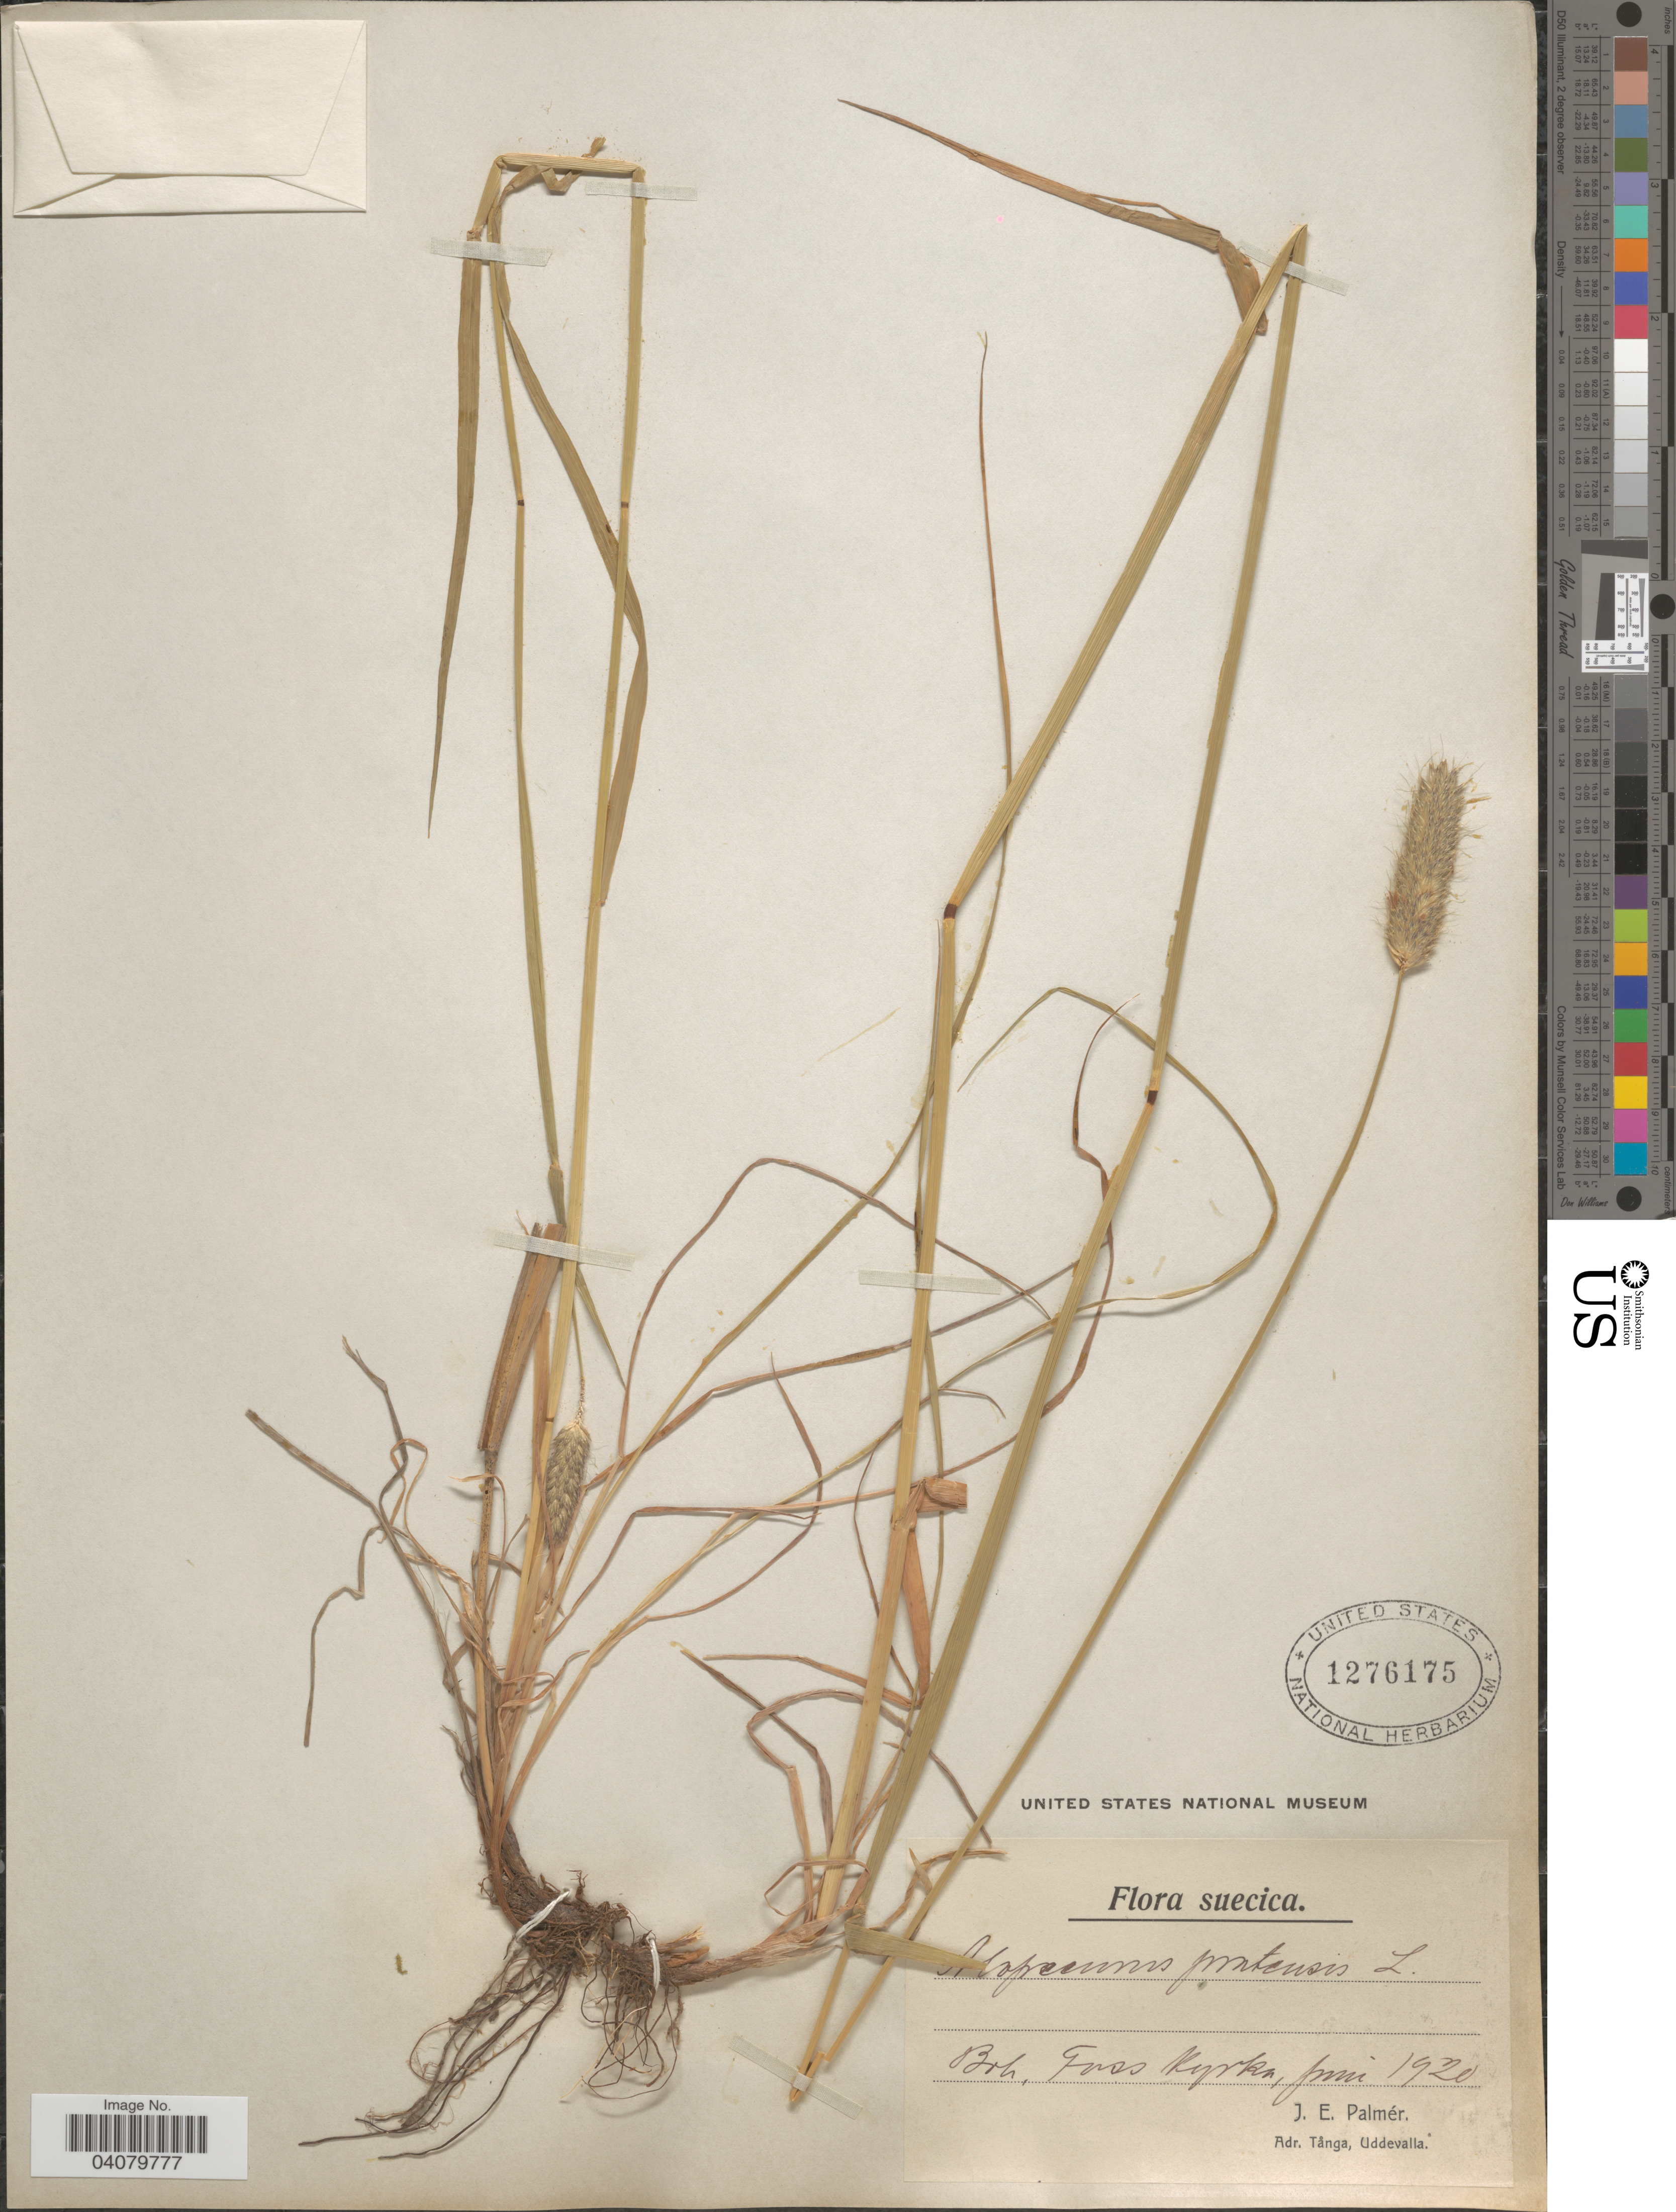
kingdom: Plantae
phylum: Tracheophyta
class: Liliopsida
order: Poales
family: Poaceae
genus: Alopecurus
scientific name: Alopecurus pratensis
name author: L.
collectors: J. E. Palmér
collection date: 1920-06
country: Sweden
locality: Suecica. Boh. Foss Kyrka.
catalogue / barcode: US 1276175